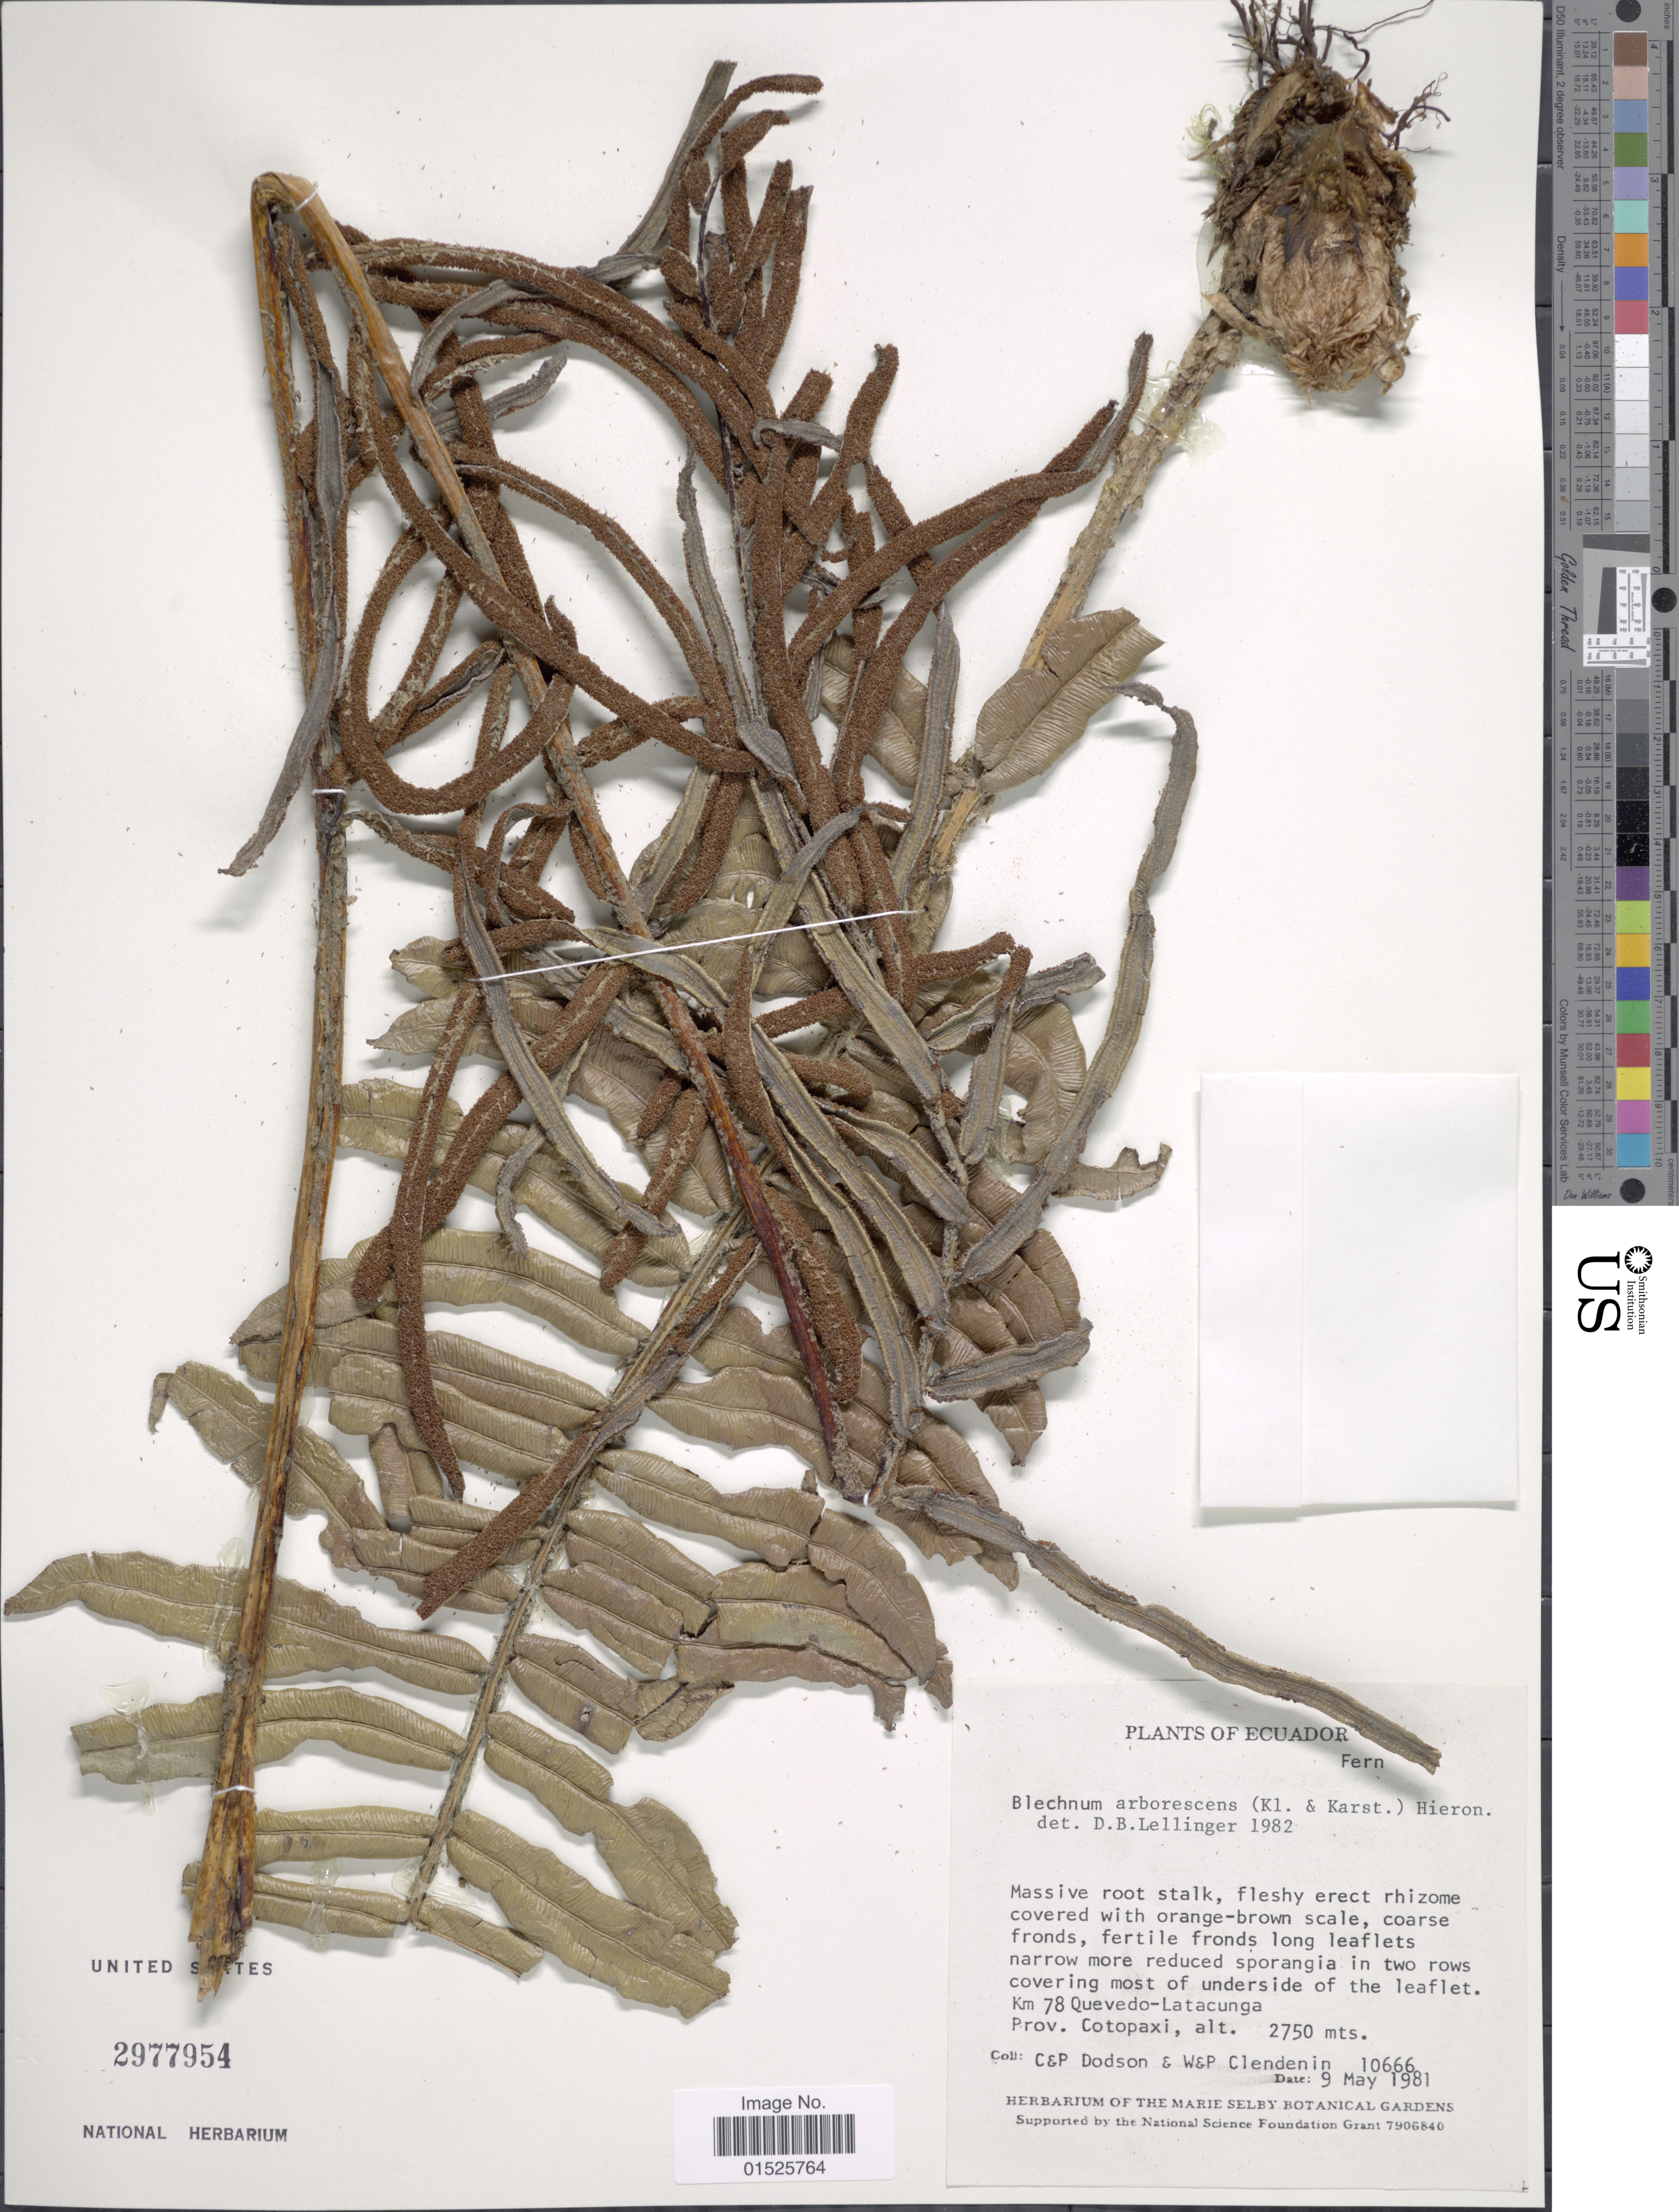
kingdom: Plantae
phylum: Tracheophyta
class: Polypodiopsida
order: Polypodiales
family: Blechnaceae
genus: Blechnum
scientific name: Blechnum cordatum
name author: (Desv.) Hieron.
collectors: C. Dodson, P. M. Dodson, W. Clendenin & P. Clendenin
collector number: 10666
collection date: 1981-05-09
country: Ecuador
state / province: Cotopaxi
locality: Km 78 Quevedo-Latacunga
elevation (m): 2750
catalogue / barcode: US 2977954